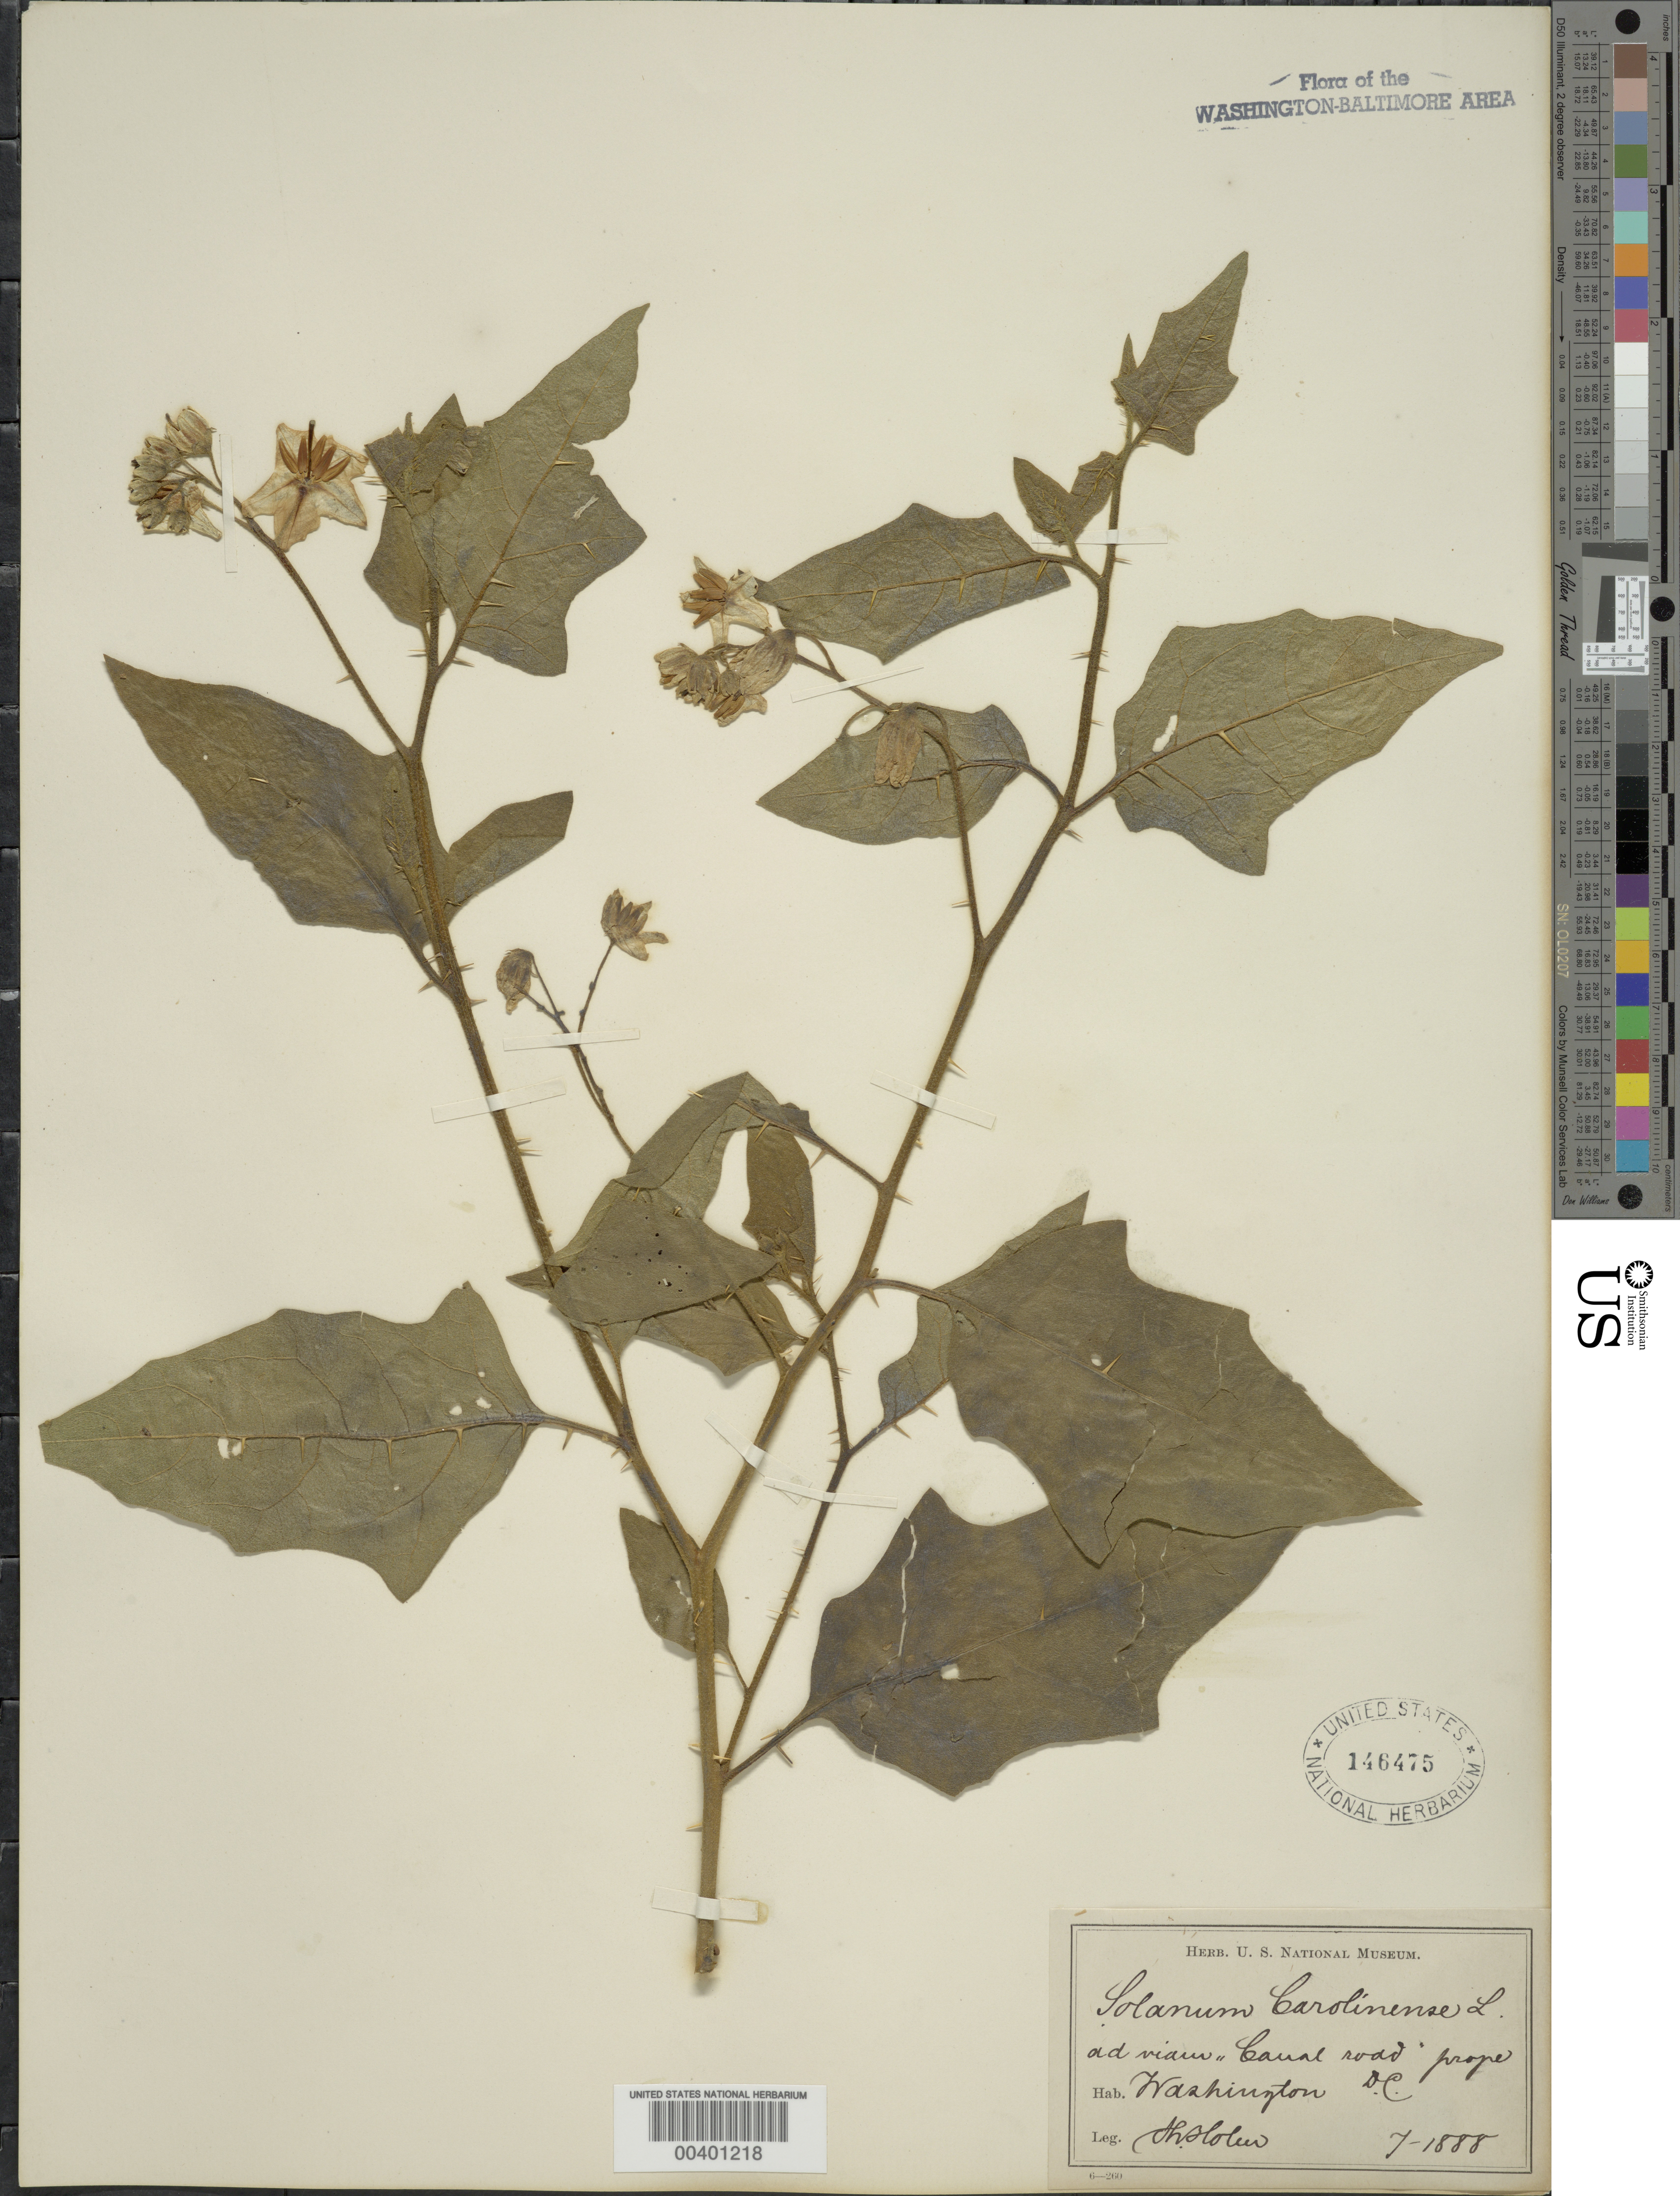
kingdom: Plantae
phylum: Tracheophyta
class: Magnoliopsida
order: Solanales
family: Solanaceae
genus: Solanum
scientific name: Solanum carolinense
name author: L.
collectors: T. Holm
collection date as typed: Jul 1888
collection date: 1888-07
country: United States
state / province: District of Columbia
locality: Canal Road, Washington, D.C. C. and O. Canal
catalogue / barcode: US 146475